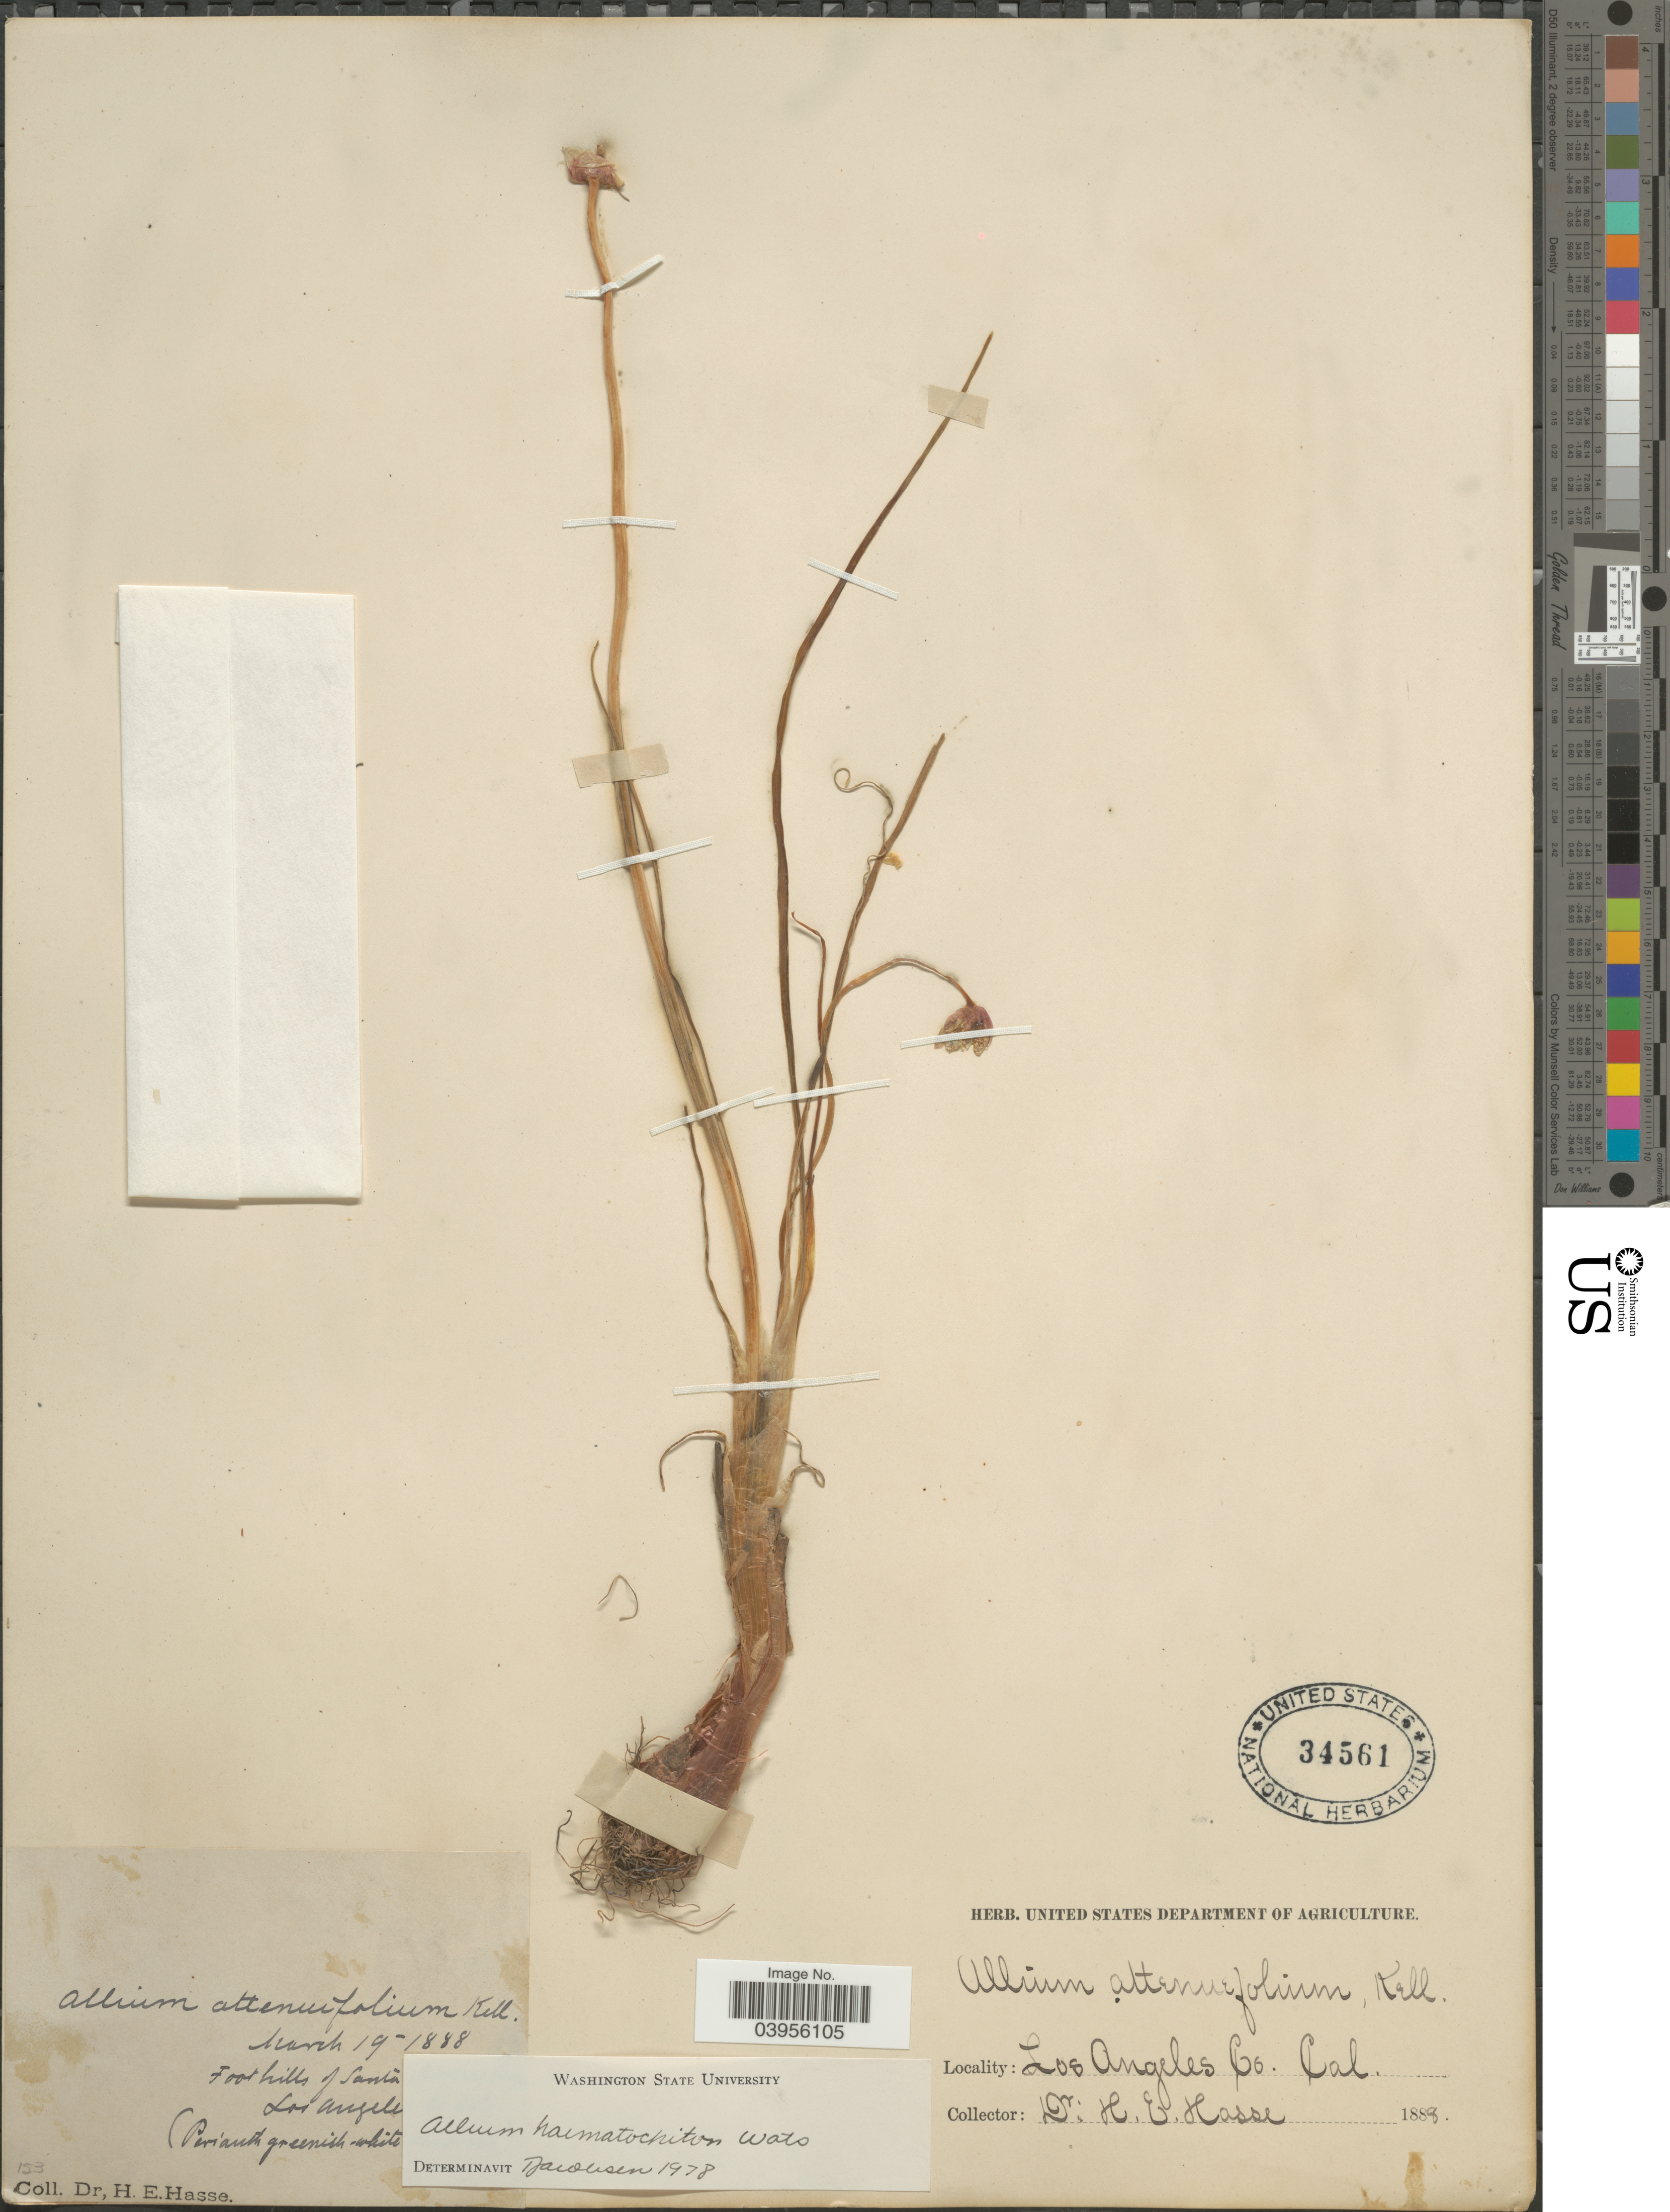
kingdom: Plantae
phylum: Tracheophyta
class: Liliopsida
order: Asparagales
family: Amaryllidaceae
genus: Allium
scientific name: Allium haematochiton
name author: S. Watson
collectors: H. E. Hasse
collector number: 153?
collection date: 1888-03-19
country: United States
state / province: California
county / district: Los Angeles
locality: Los Angeles Co. Foot hills of Santa [illegible text]. Los Angeles Co.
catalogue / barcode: US 34561